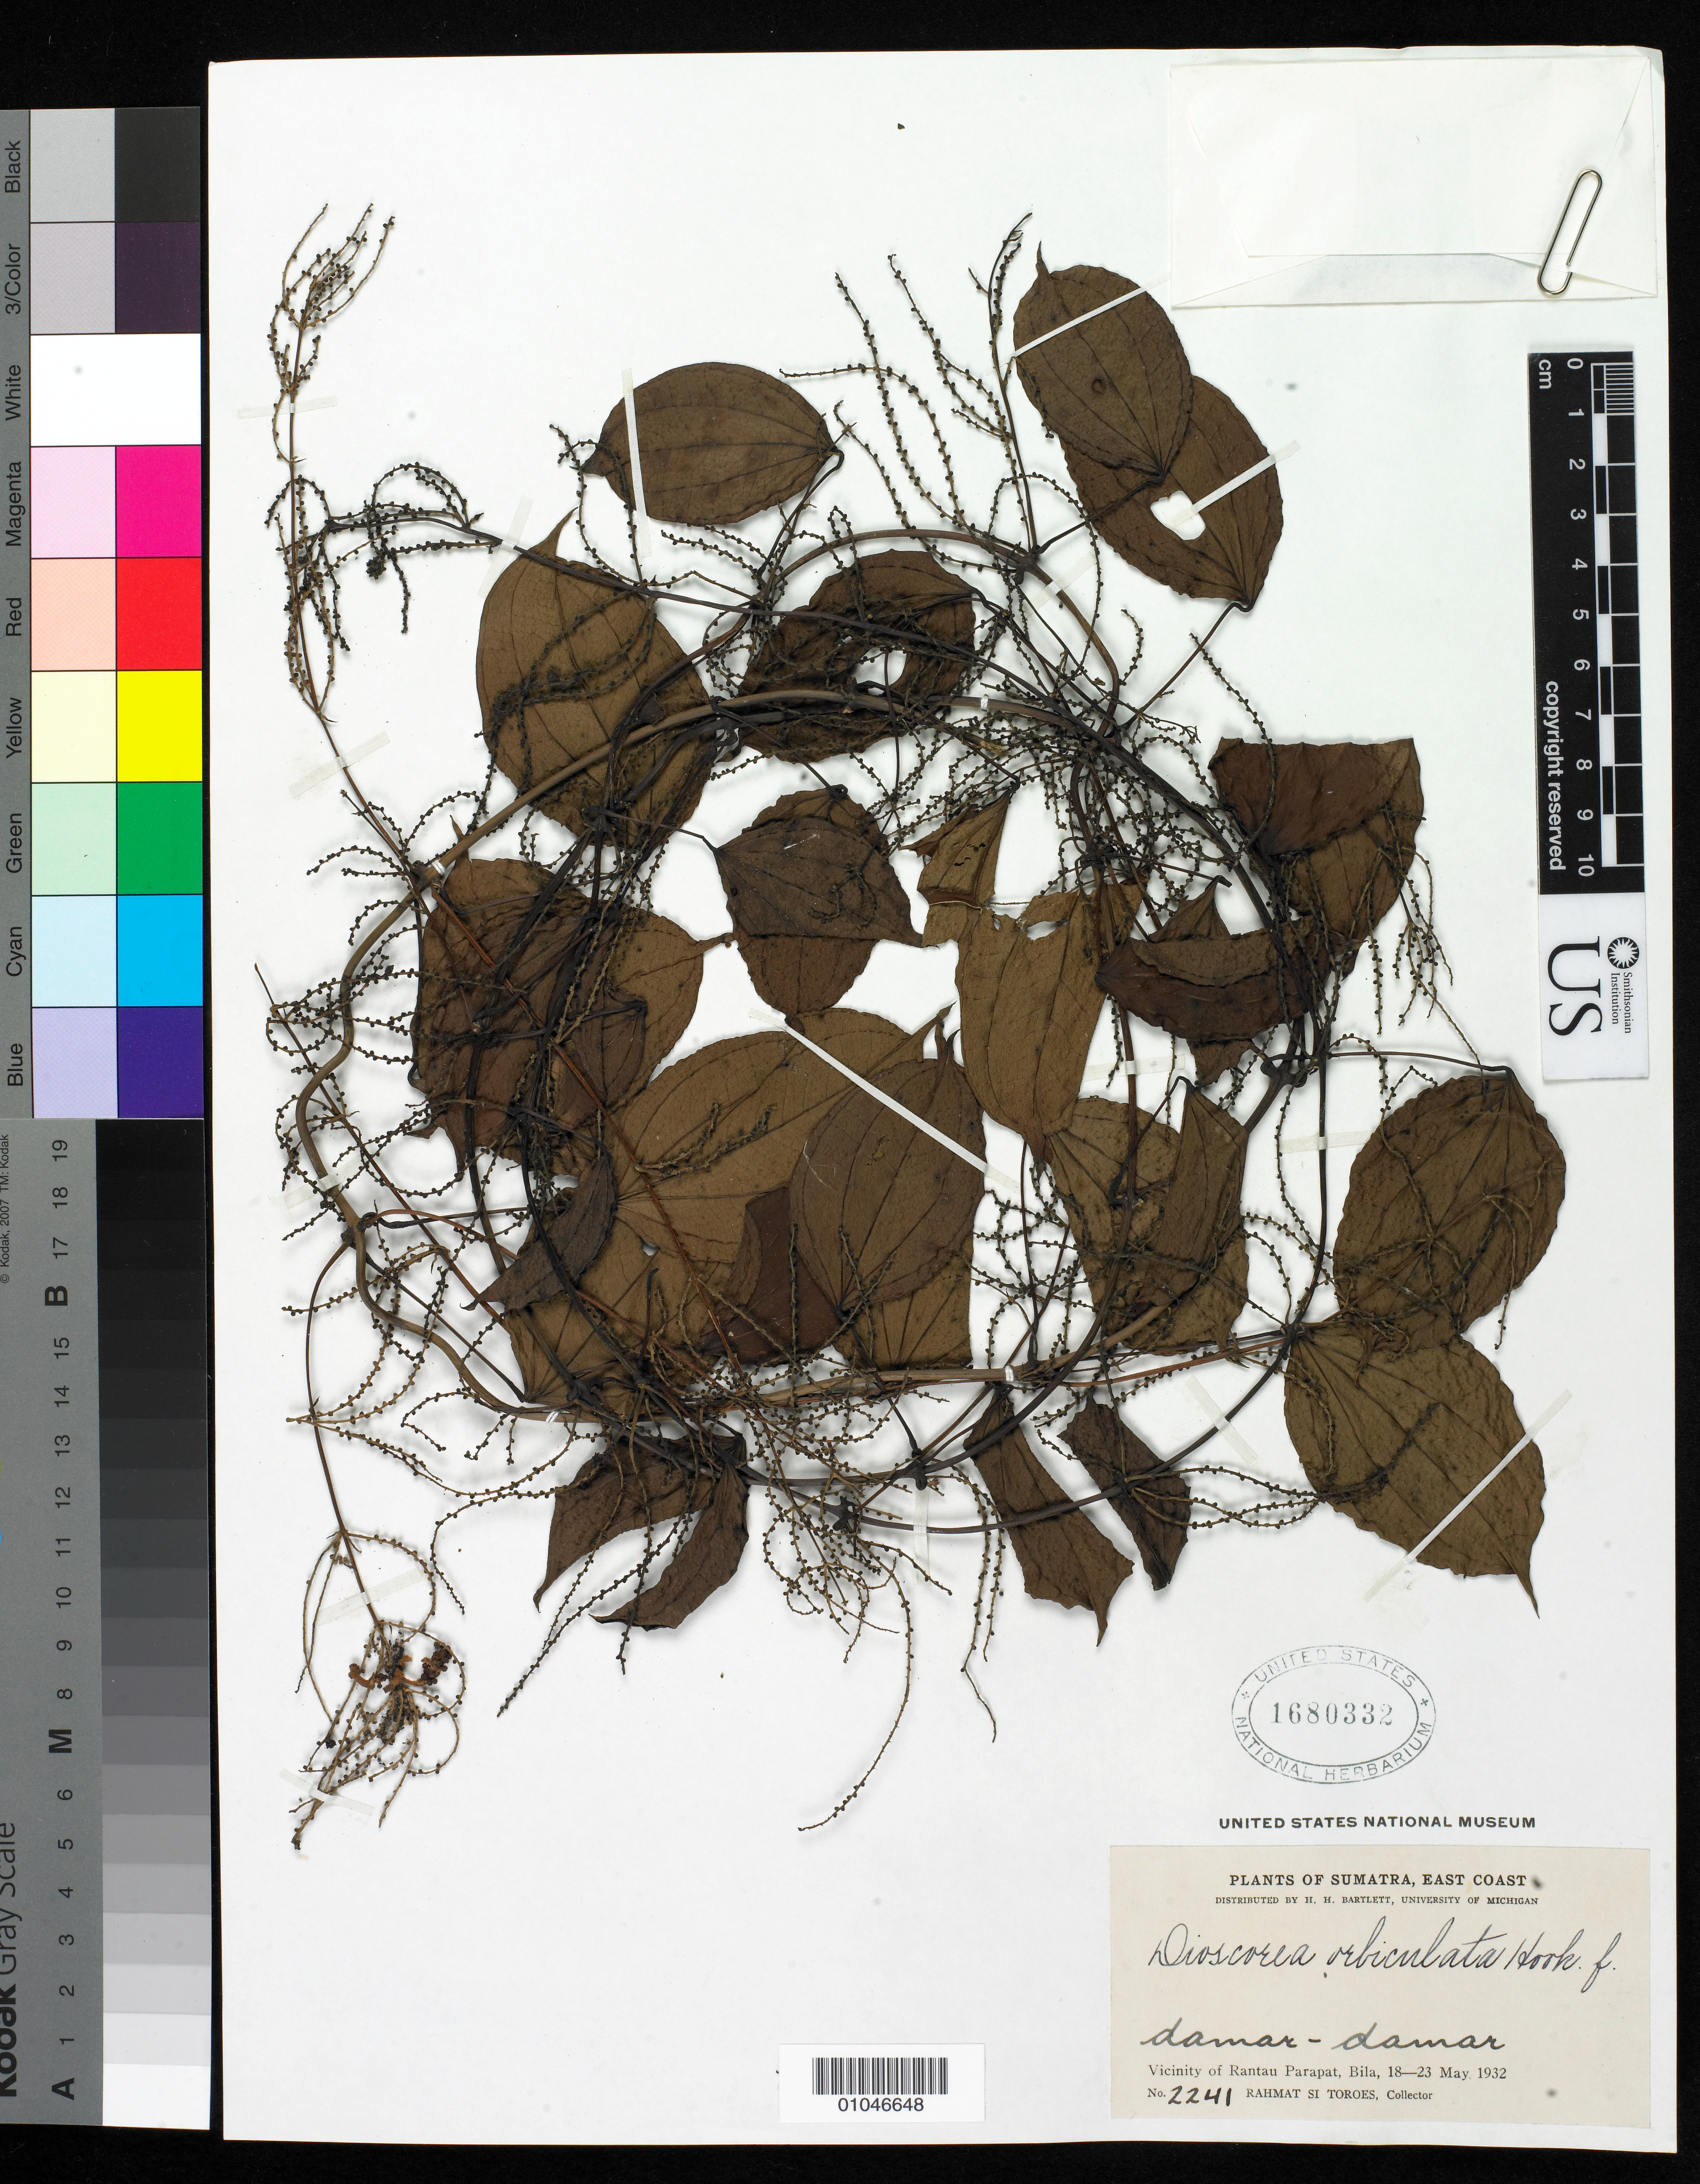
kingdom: Plantae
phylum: Tracheophyta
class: Liliopsida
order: Dioscoreales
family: Dioscoreaceae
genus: Dioscorea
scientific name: Dioscorea orbiculata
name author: Hook. f.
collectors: Rahmat Si Boeea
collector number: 2241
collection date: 1932-05-18/1932-05-23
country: Indonesia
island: Sumatra I.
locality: (East Coast) vicinity of Rantau Parapat, Bila, Sumatra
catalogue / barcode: US 1680332